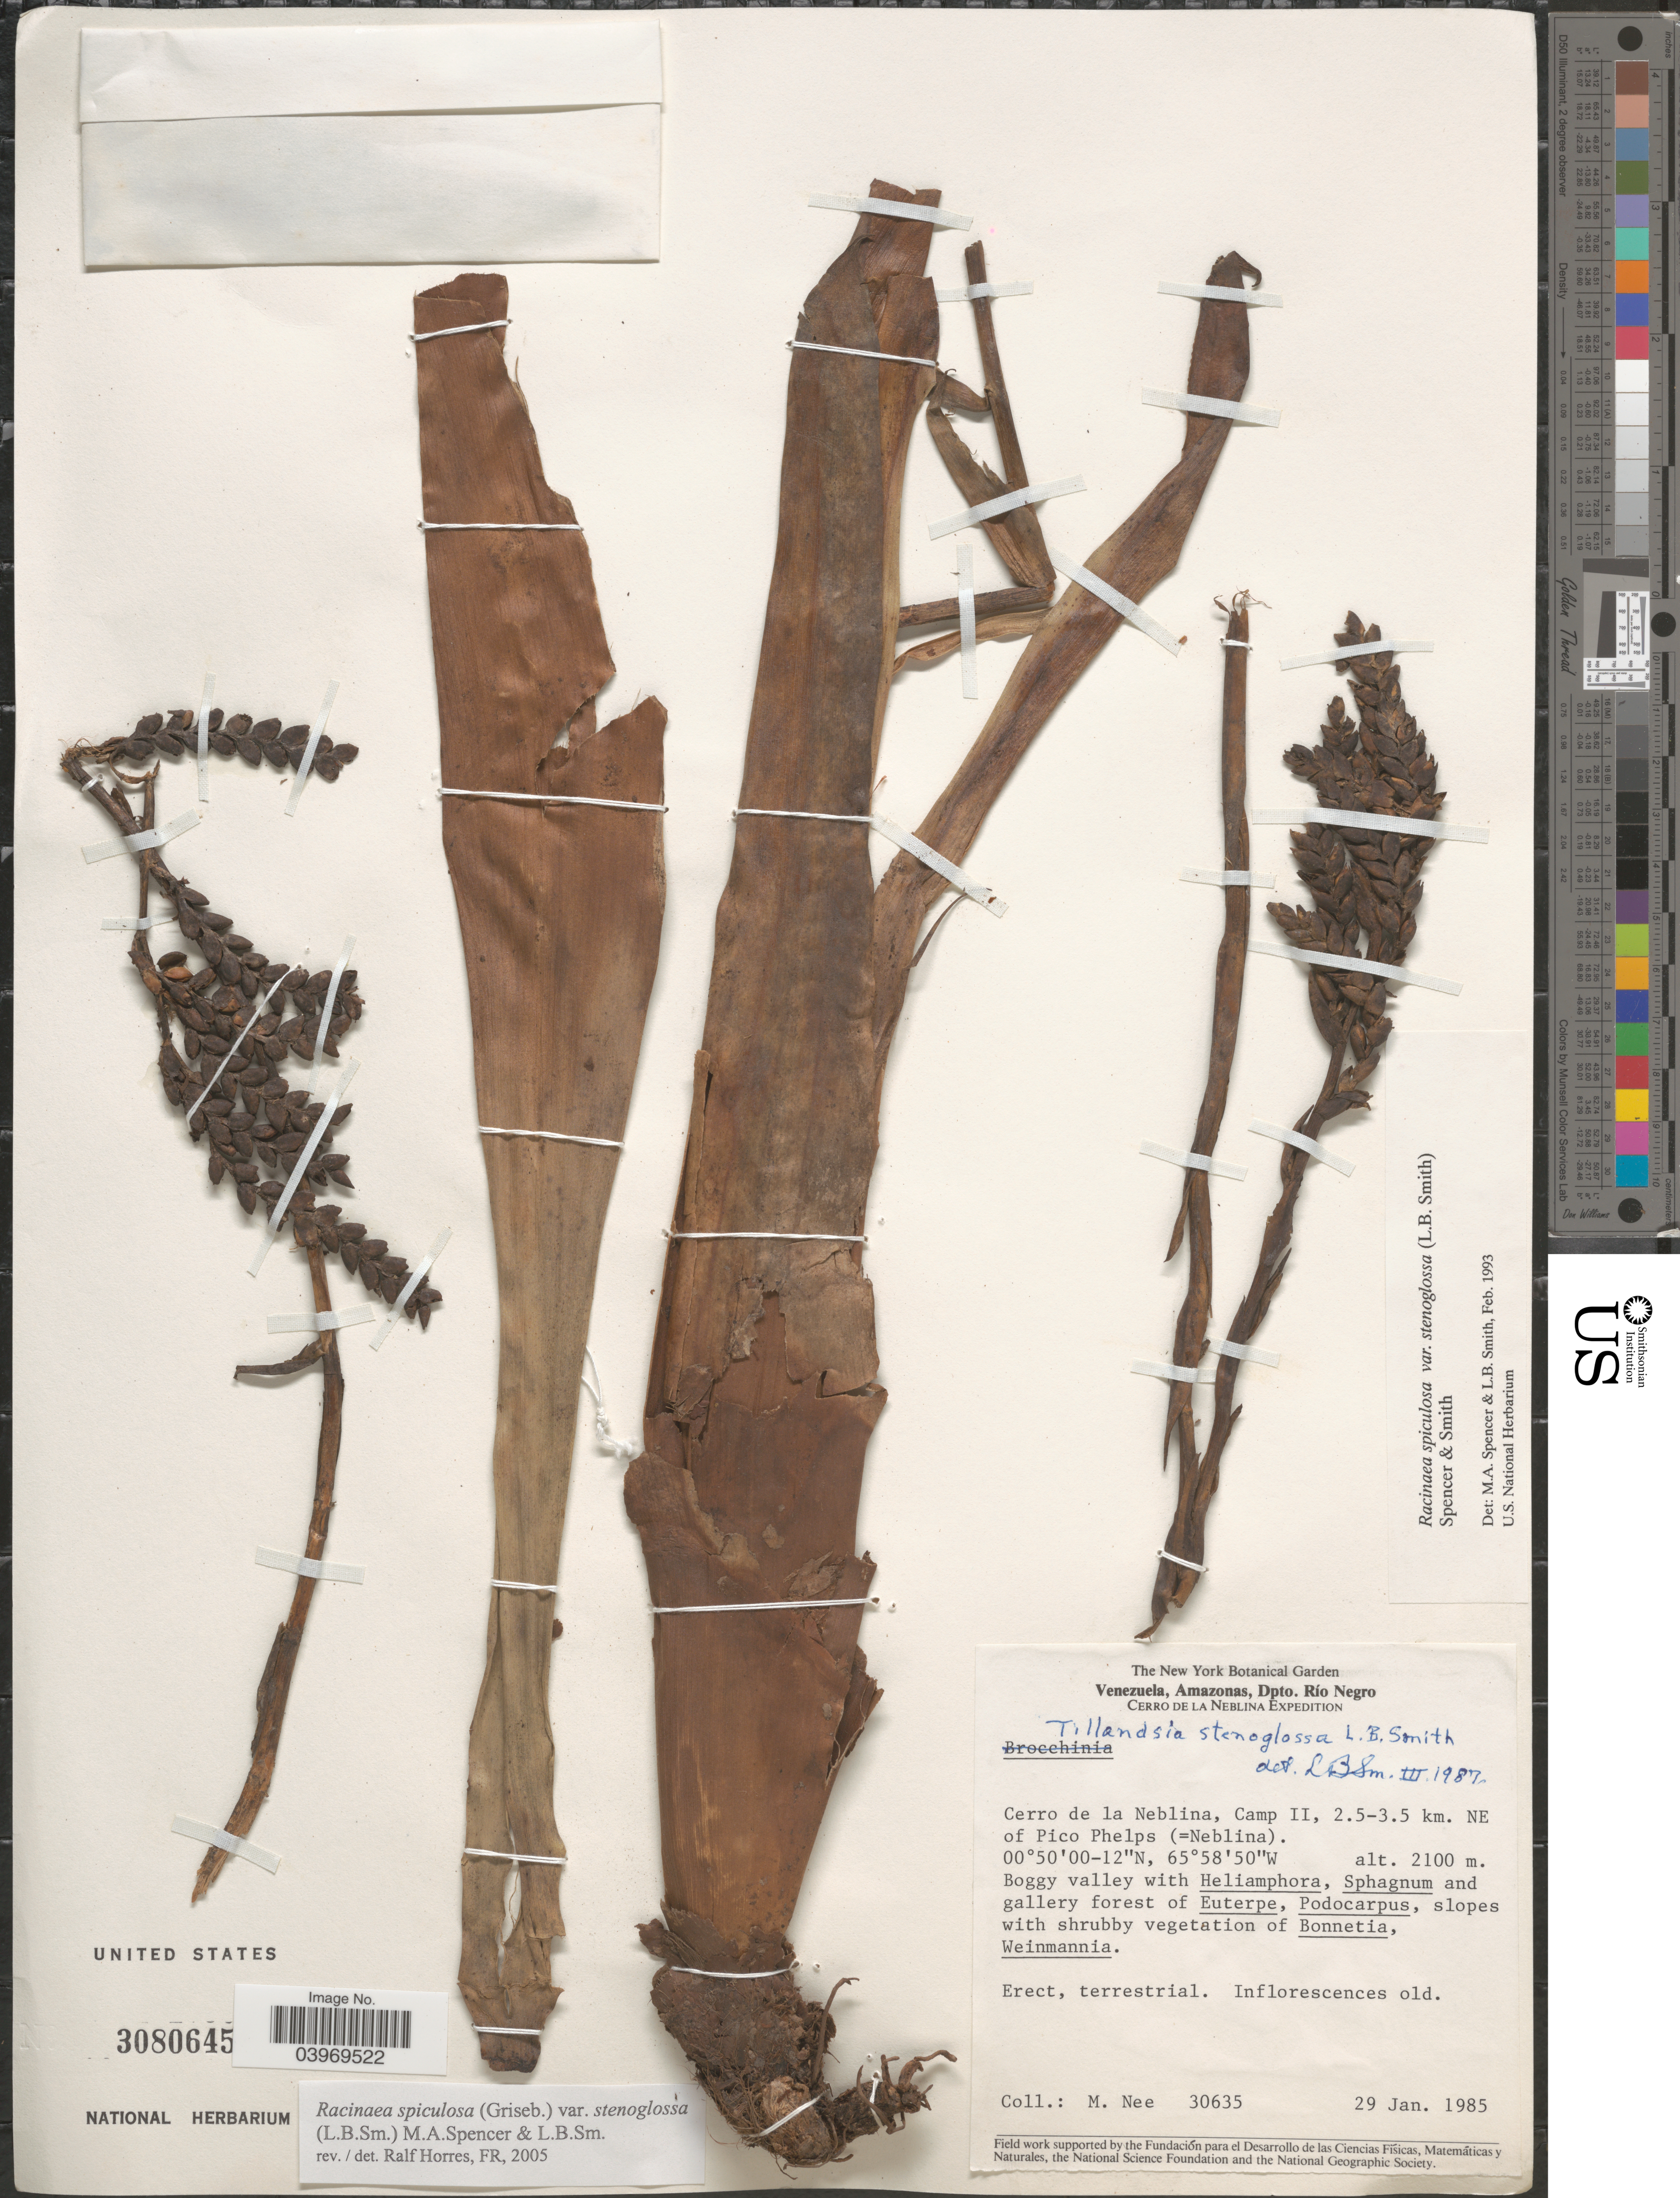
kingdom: Plantae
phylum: Tracheophyta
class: Liliopsida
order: Poales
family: Bromeliaceae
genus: Racinaea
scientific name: Racinaea spiculosa var. stenoglossa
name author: (L.B. Sm.) M.A. Spencer & L.B. Sm.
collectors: M. Nee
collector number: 30635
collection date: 1985-01-29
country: Venezuela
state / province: Amazonas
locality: Dpto. Río Negro. Cerro de la Neblina, Camp II, 2.5-3.5 km. NE of Pico Phelp (=Neblina).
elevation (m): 2100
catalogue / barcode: US 3080645